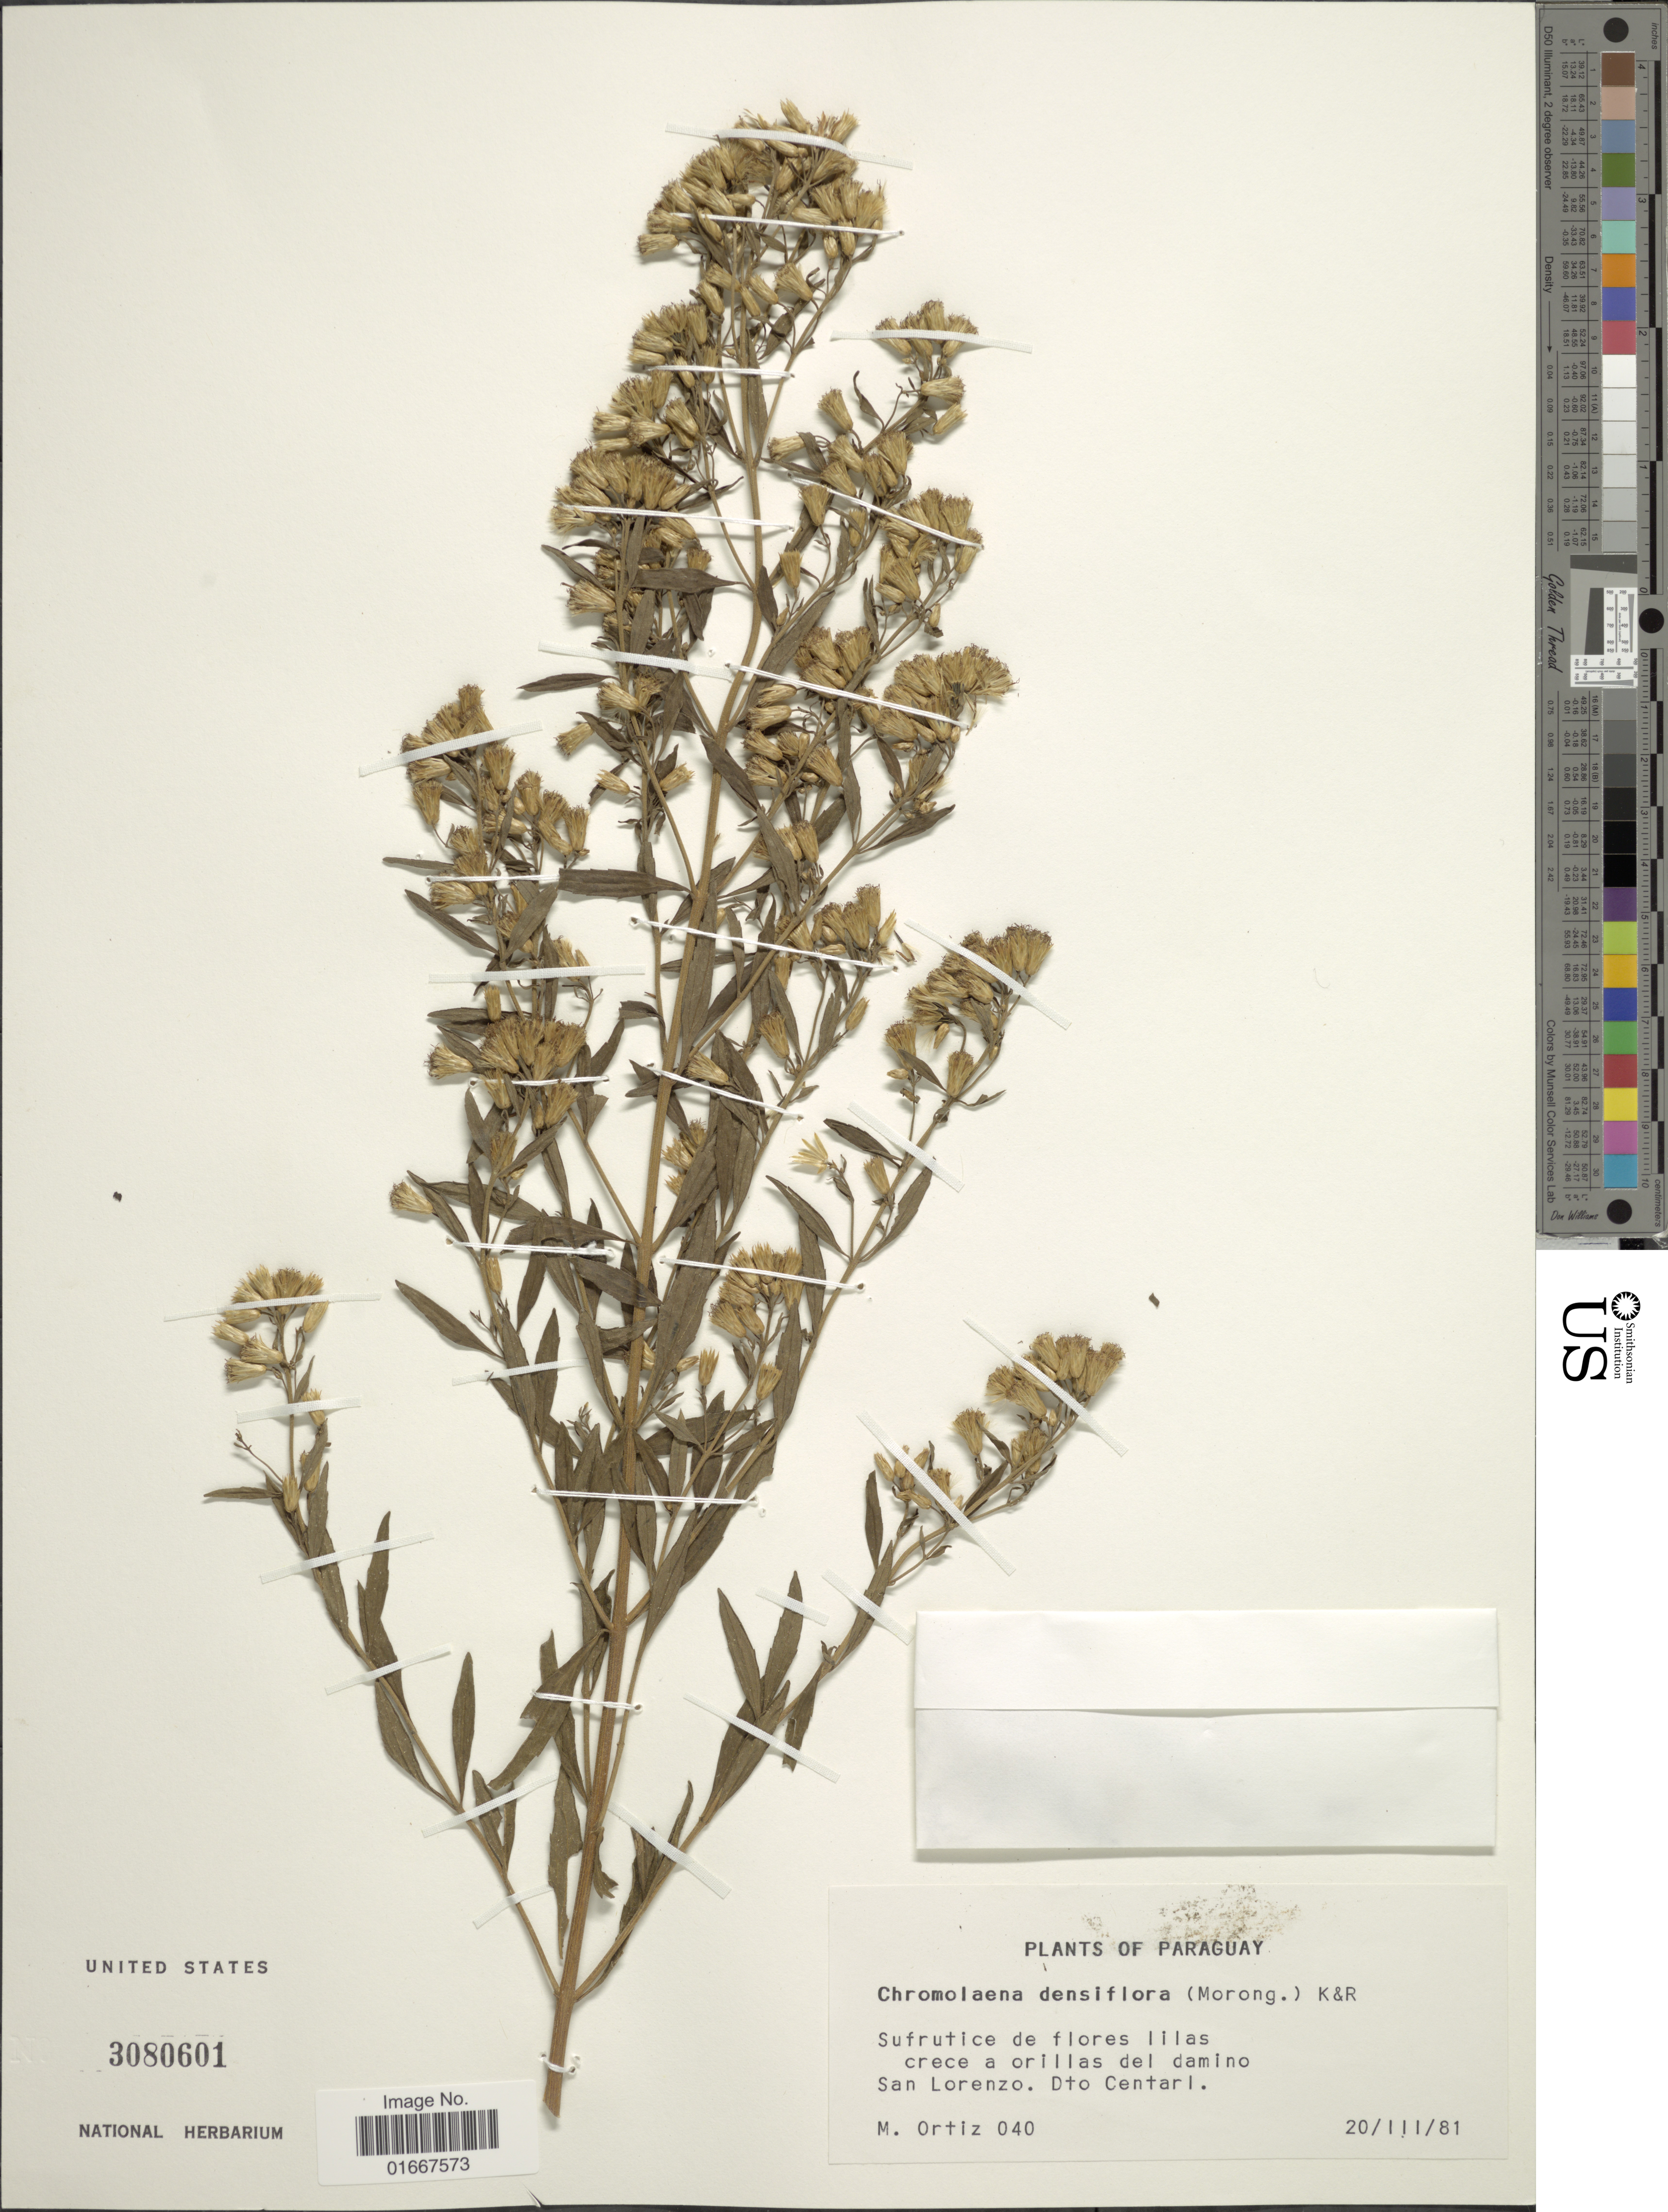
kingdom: Plantae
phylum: Tracheophyta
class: Magnoliopsida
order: Asterales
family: Asteraceae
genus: Chromolaena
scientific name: Chromolaena densiflorum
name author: (Morong) R.M. King & H. Rob.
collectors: M. Ortíz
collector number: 040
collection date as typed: Transcribed d/m/y: 21/3/81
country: Paraguay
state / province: Central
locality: Sufrutice de flores lilas crece a orillas del damino San Lorenzo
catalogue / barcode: US 3080601